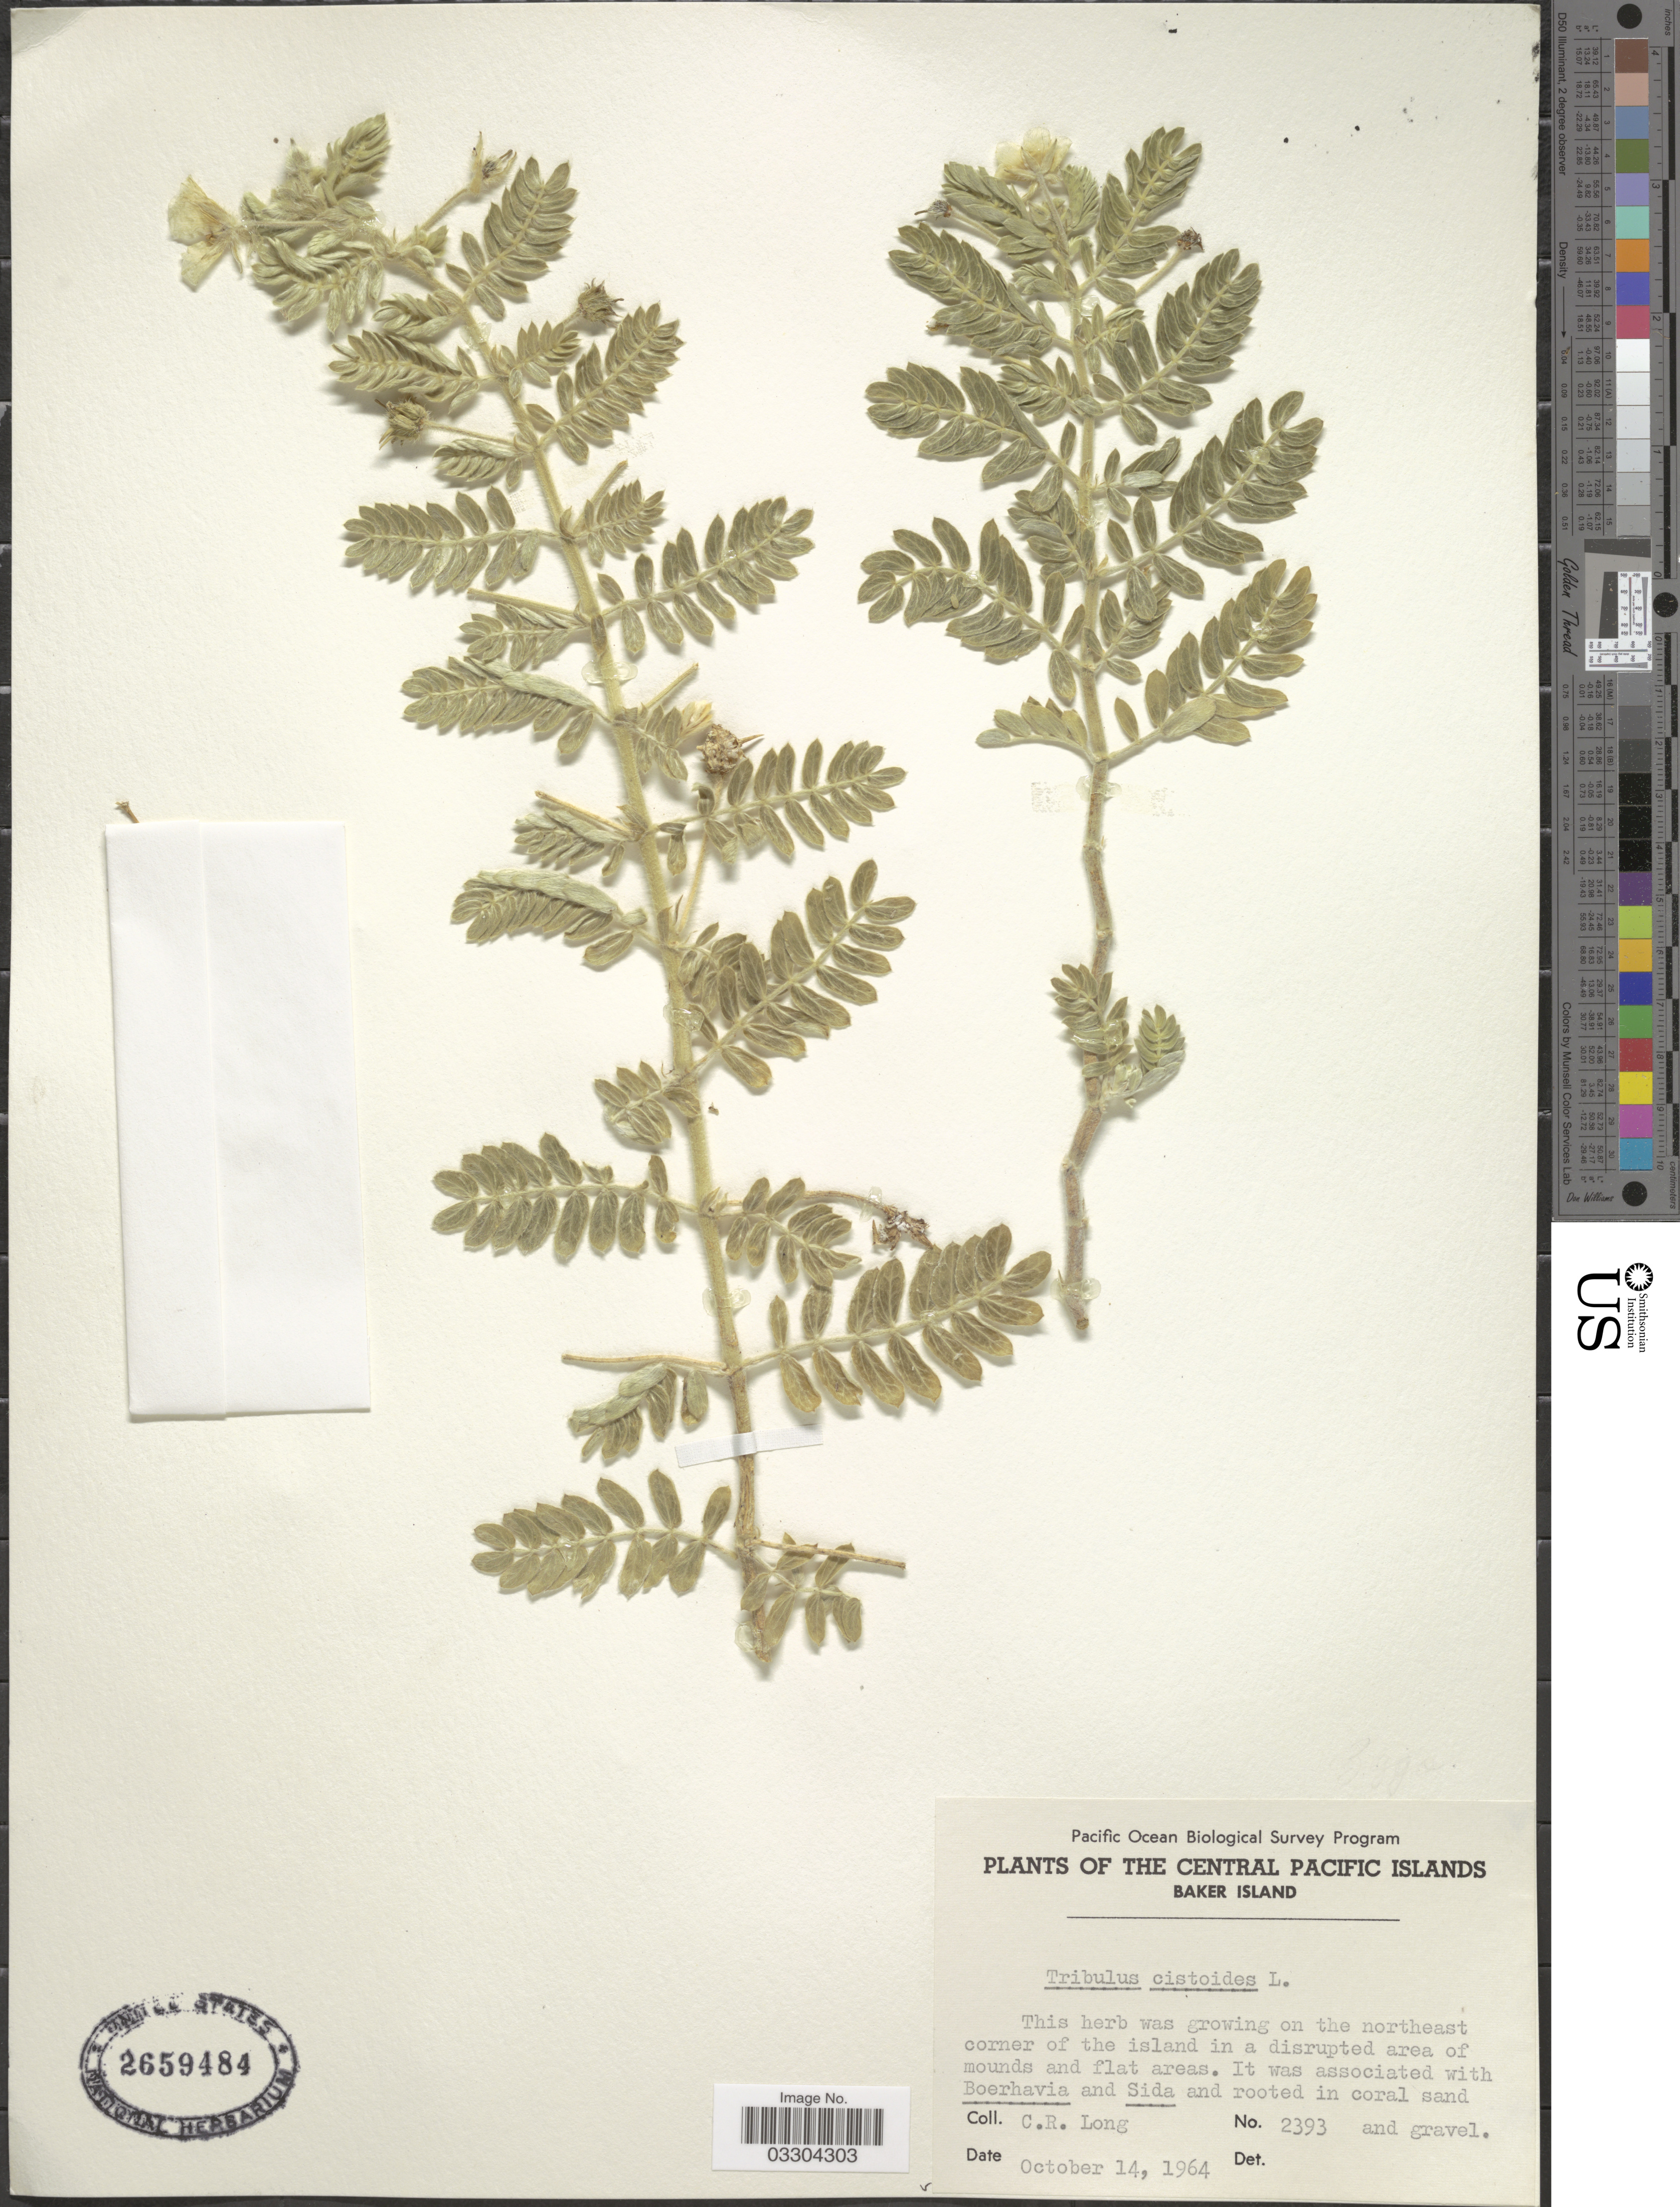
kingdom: Plantae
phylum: Tracheophyta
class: Magnoliopsida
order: Zygophyllales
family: Zygophyllaceae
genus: Tribulus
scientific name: Tribulus cistoides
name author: L.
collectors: C. R. Long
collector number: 2393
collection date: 1964-10-14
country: U.S. Administered Pacific Islands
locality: The Central Pacific Islands. Baker Island. Northeast corner of the island.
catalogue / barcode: US 2659484